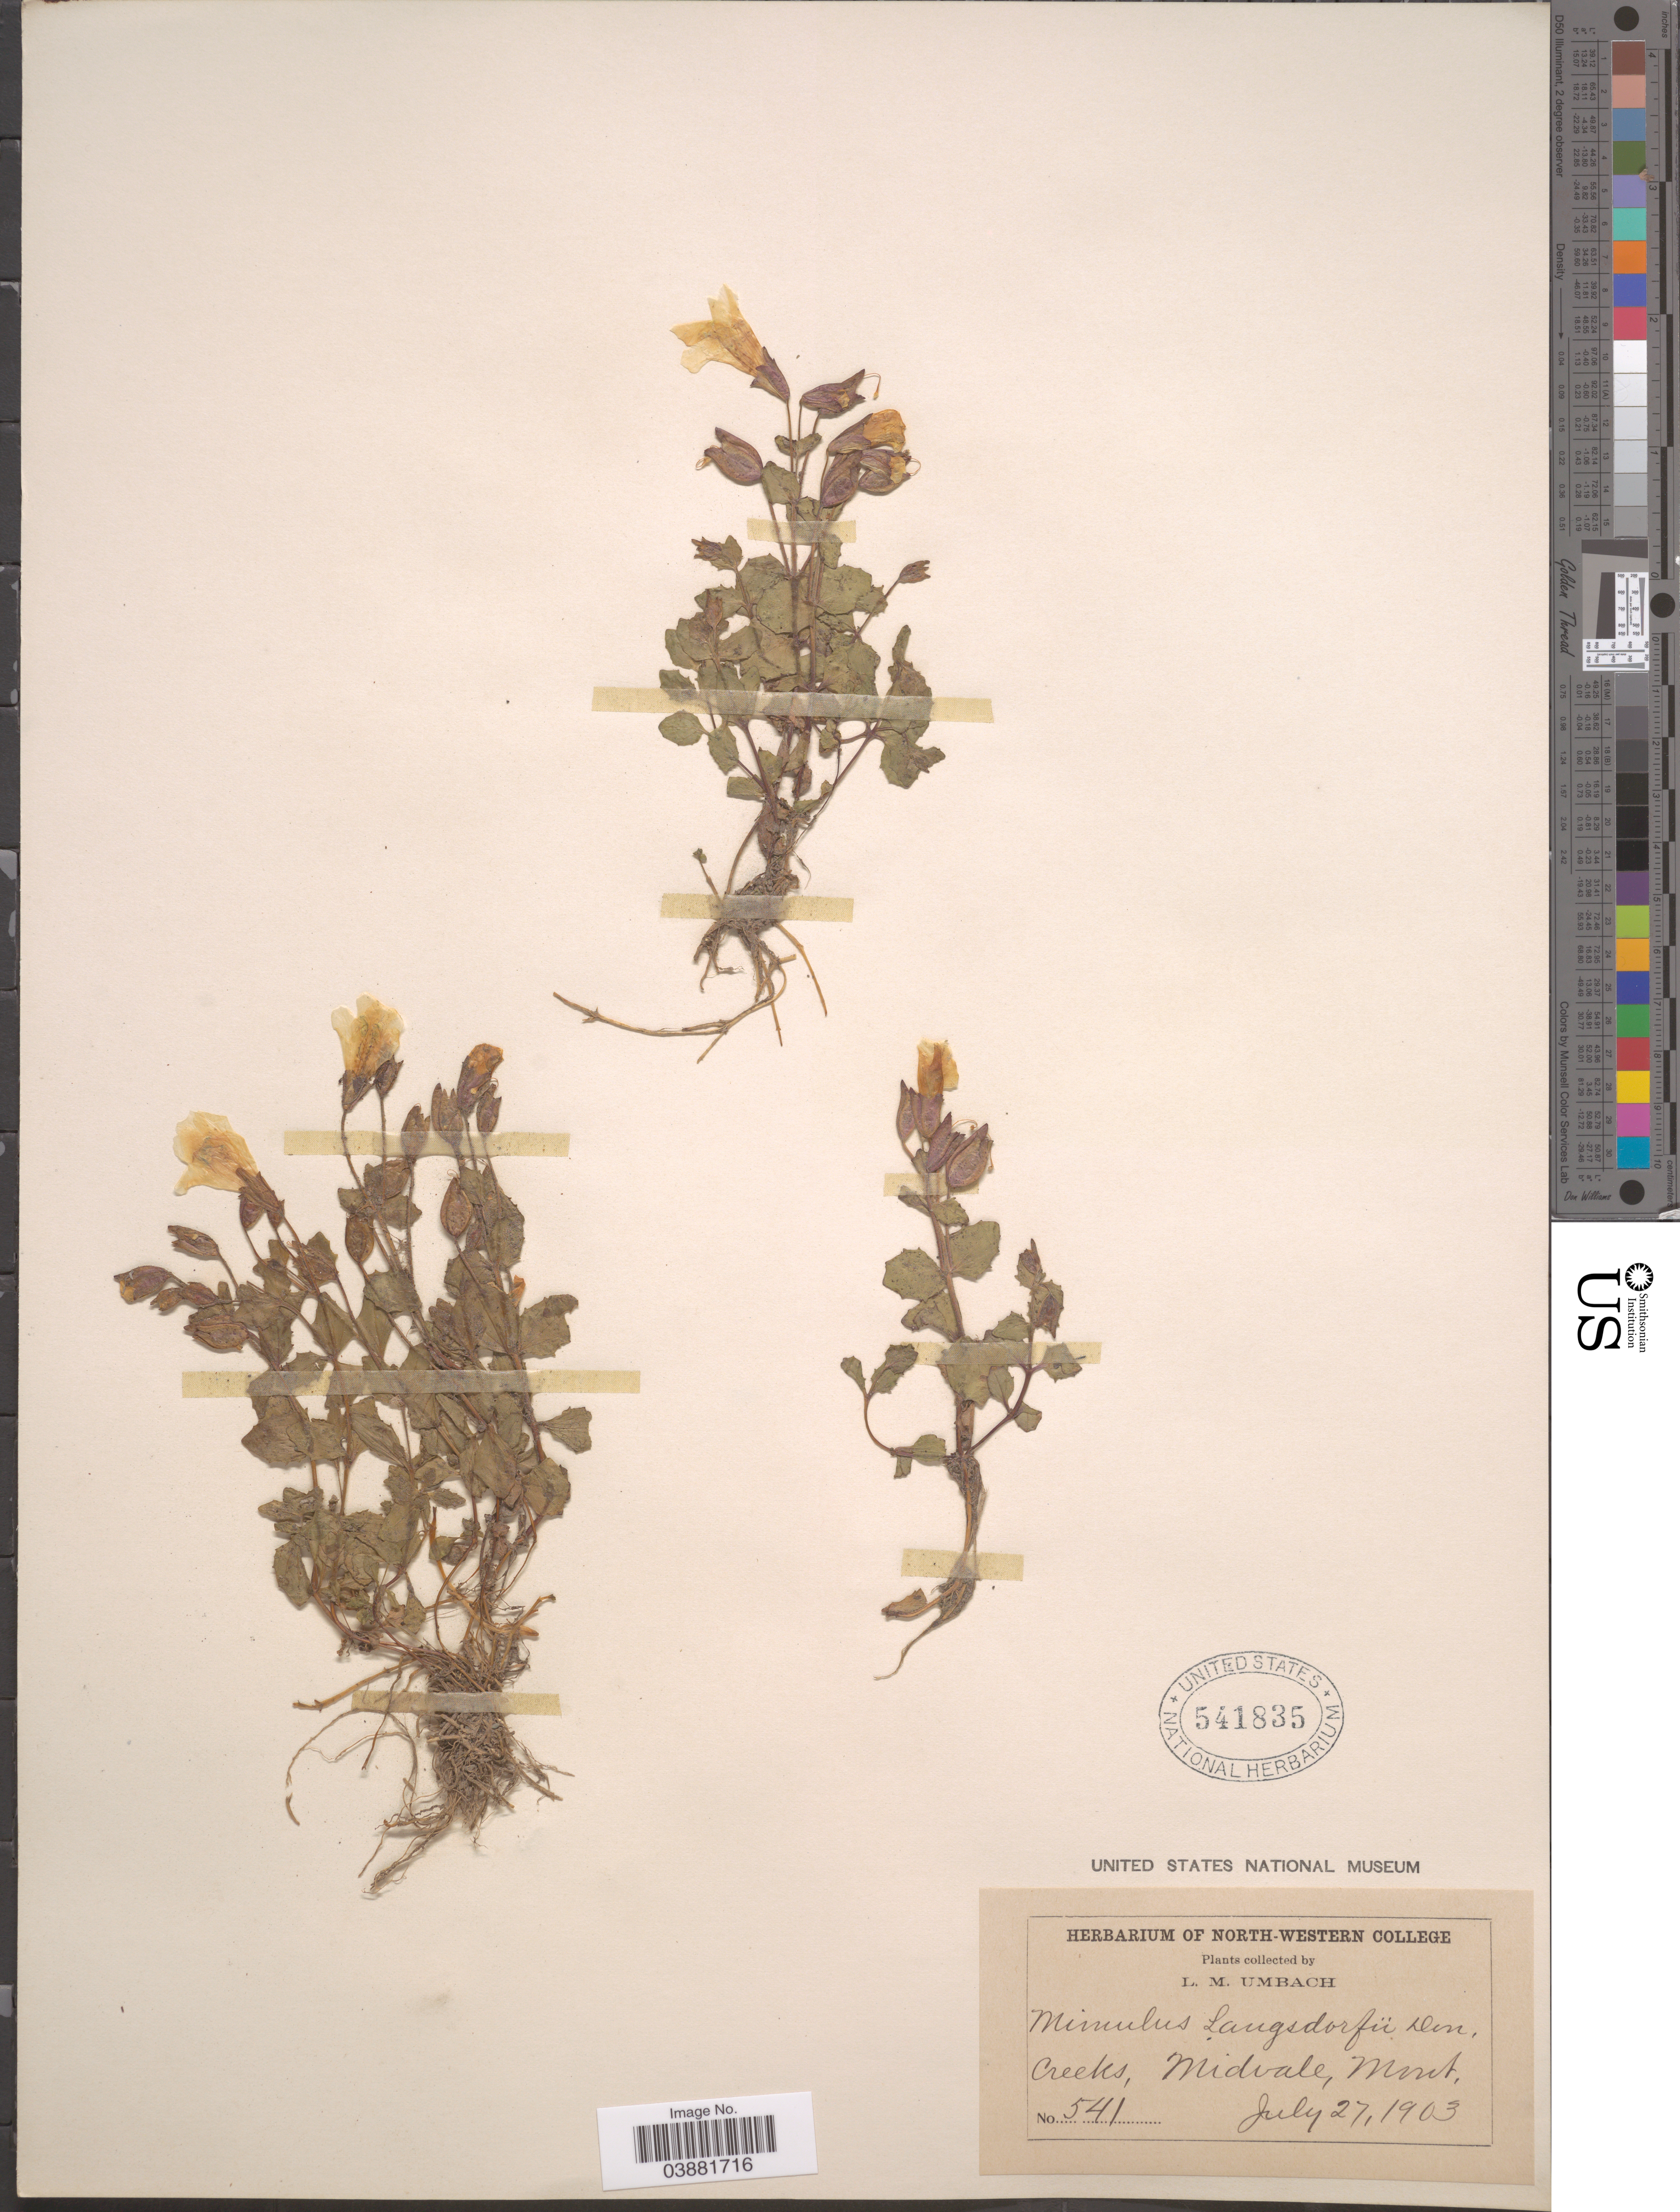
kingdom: Plantae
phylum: Tracheophyta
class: Magnoliopsida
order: Lamiales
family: Phrymaceae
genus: Mimulus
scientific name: Mimulus guttatus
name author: DC.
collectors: L. M. Umbach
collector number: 541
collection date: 1903-07-27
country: United States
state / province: Montana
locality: Midvale.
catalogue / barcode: US 541835